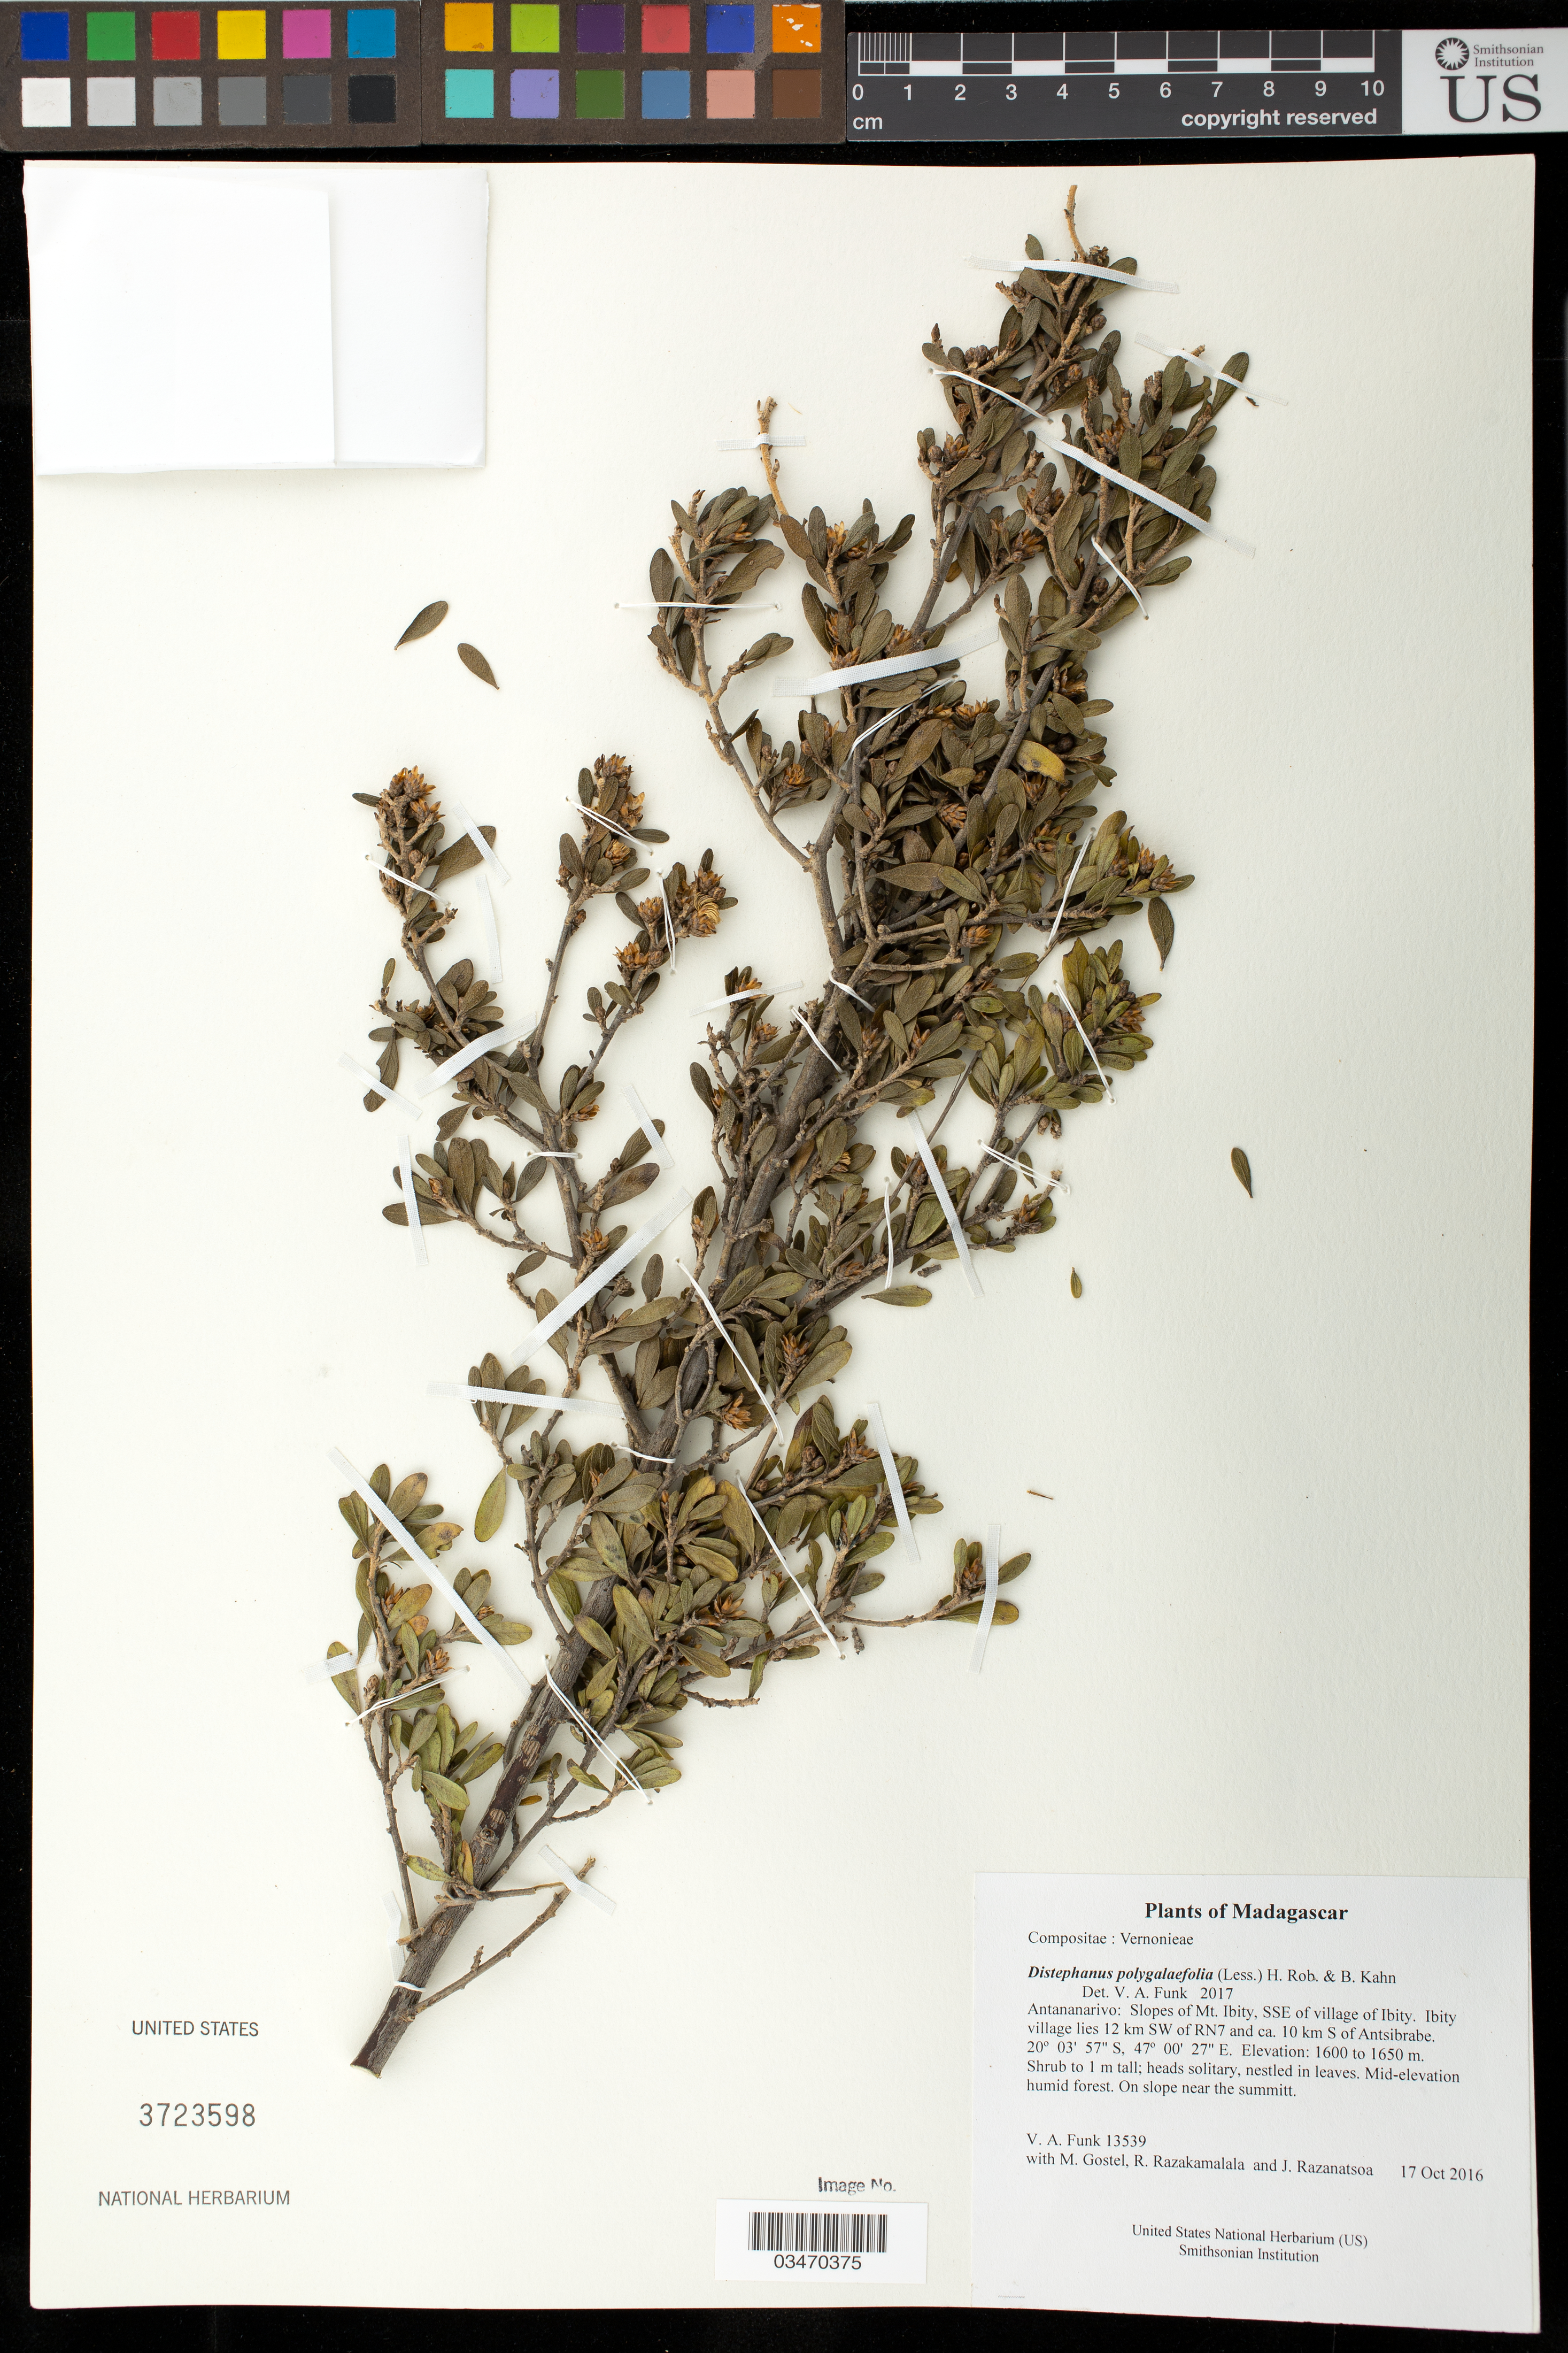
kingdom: Plantae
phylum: Tracheophyta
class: Magnoliopsida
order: Asterales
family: Asteraceae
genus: Distephanus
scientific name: Distephanus polygalaefolia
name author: (Less.) H. Rob. & B. Kahn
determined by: Funk, Vicki A., (BOT), Smithsonian Institution - National Museum of Natural History (UNITED STATES)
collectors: M. R. Gostel, R. Razakamalala & J. Razanatsoa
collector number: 13539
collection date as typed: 17 Oct 2016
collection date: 2016-10-17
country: Madagascar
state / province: Vakinankaratra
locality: Slopes of Mt. Ibity, SSE of village of Ibity. Ibity village lies 12 km SW of RN7 and ca. 10 km S of Antsibrabe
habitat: Mid-elevation humid forest. On slope near the summitt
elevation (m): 1600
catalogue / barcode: US 3723598